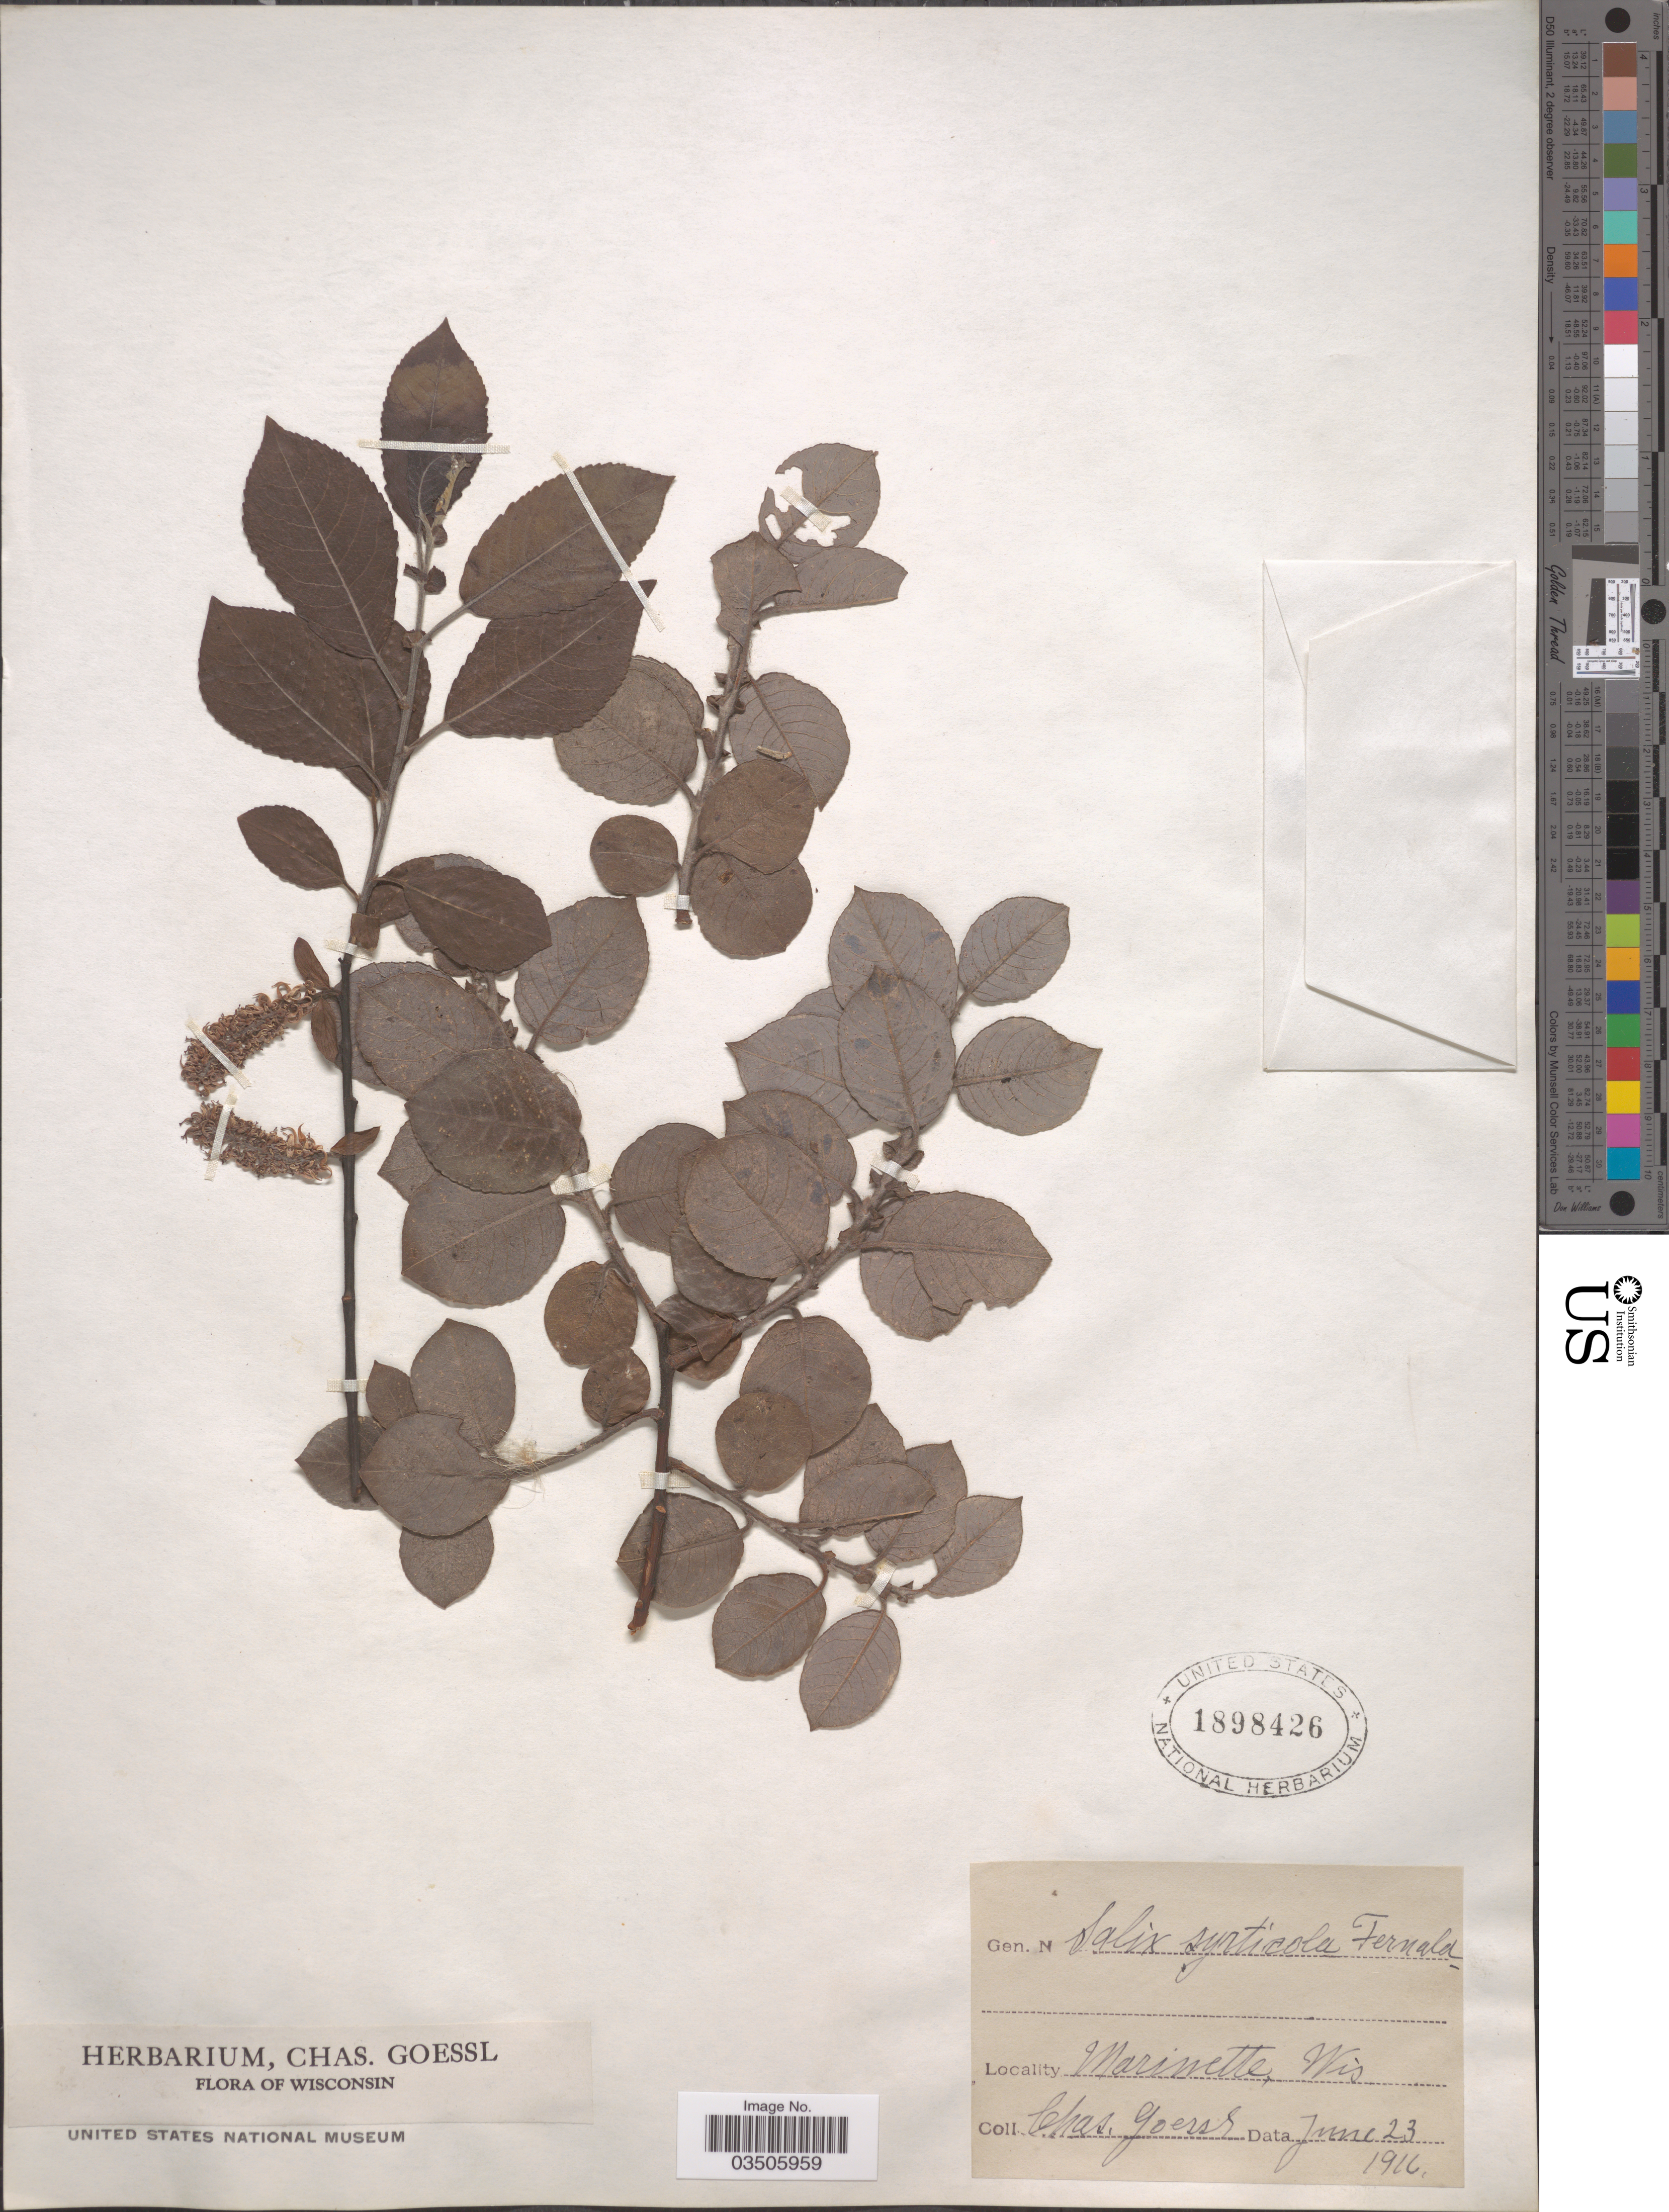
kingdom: Plantae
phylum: Tracheophyta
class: Magnoliopsida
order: Malpighiales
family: Salicaceae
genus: Salix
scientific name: Salix syrticola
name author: Fernald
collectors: C. Goessl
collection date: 1916-06-23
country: United States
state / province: Wisconsin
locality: Marinette.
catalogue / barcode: US 1898426